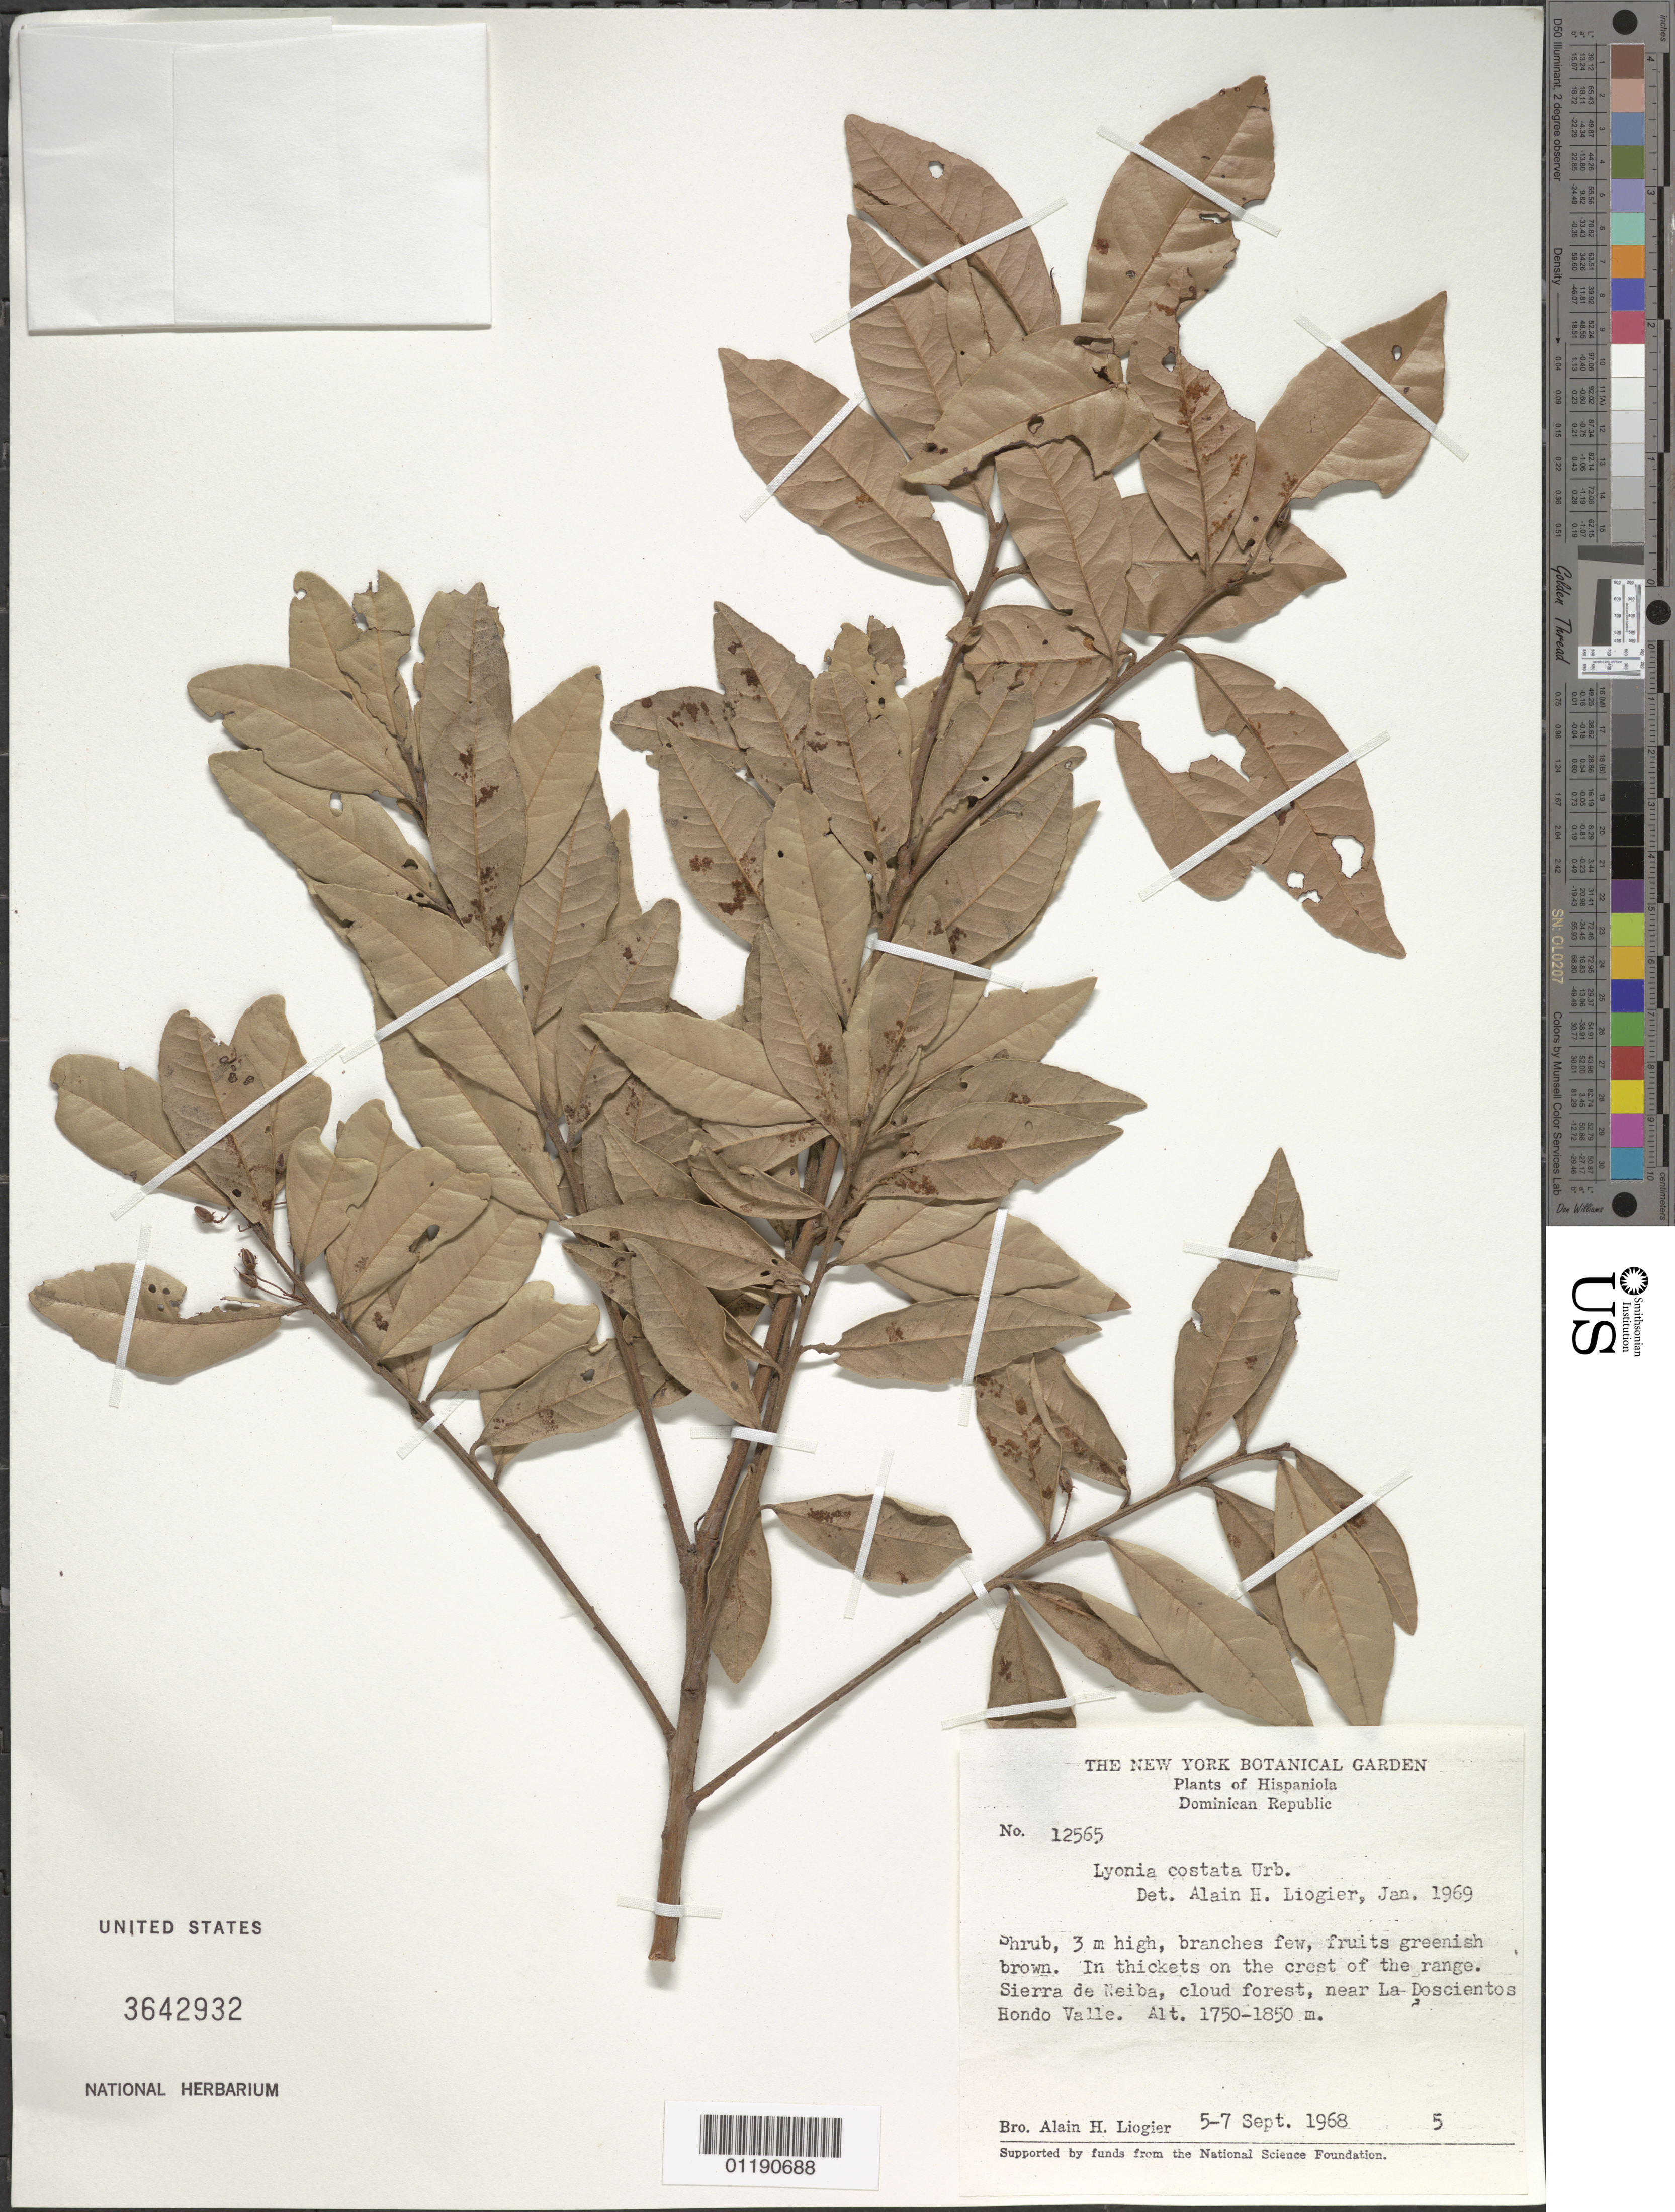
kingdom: Plantae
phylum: Tracheophyta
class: Magnoliopsida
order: Ericales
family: Ericaceae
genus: Lyonia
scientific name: Lyonia costata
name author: Urb.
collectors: A. H. Liogier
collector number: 12565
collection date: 1968-09-05/1968-09-07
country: Dominican Republic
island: Hispaniola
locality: Sierra de Nieba, near La Doscientos Hondo Valle.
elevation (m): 1750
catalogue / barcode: US 3642932